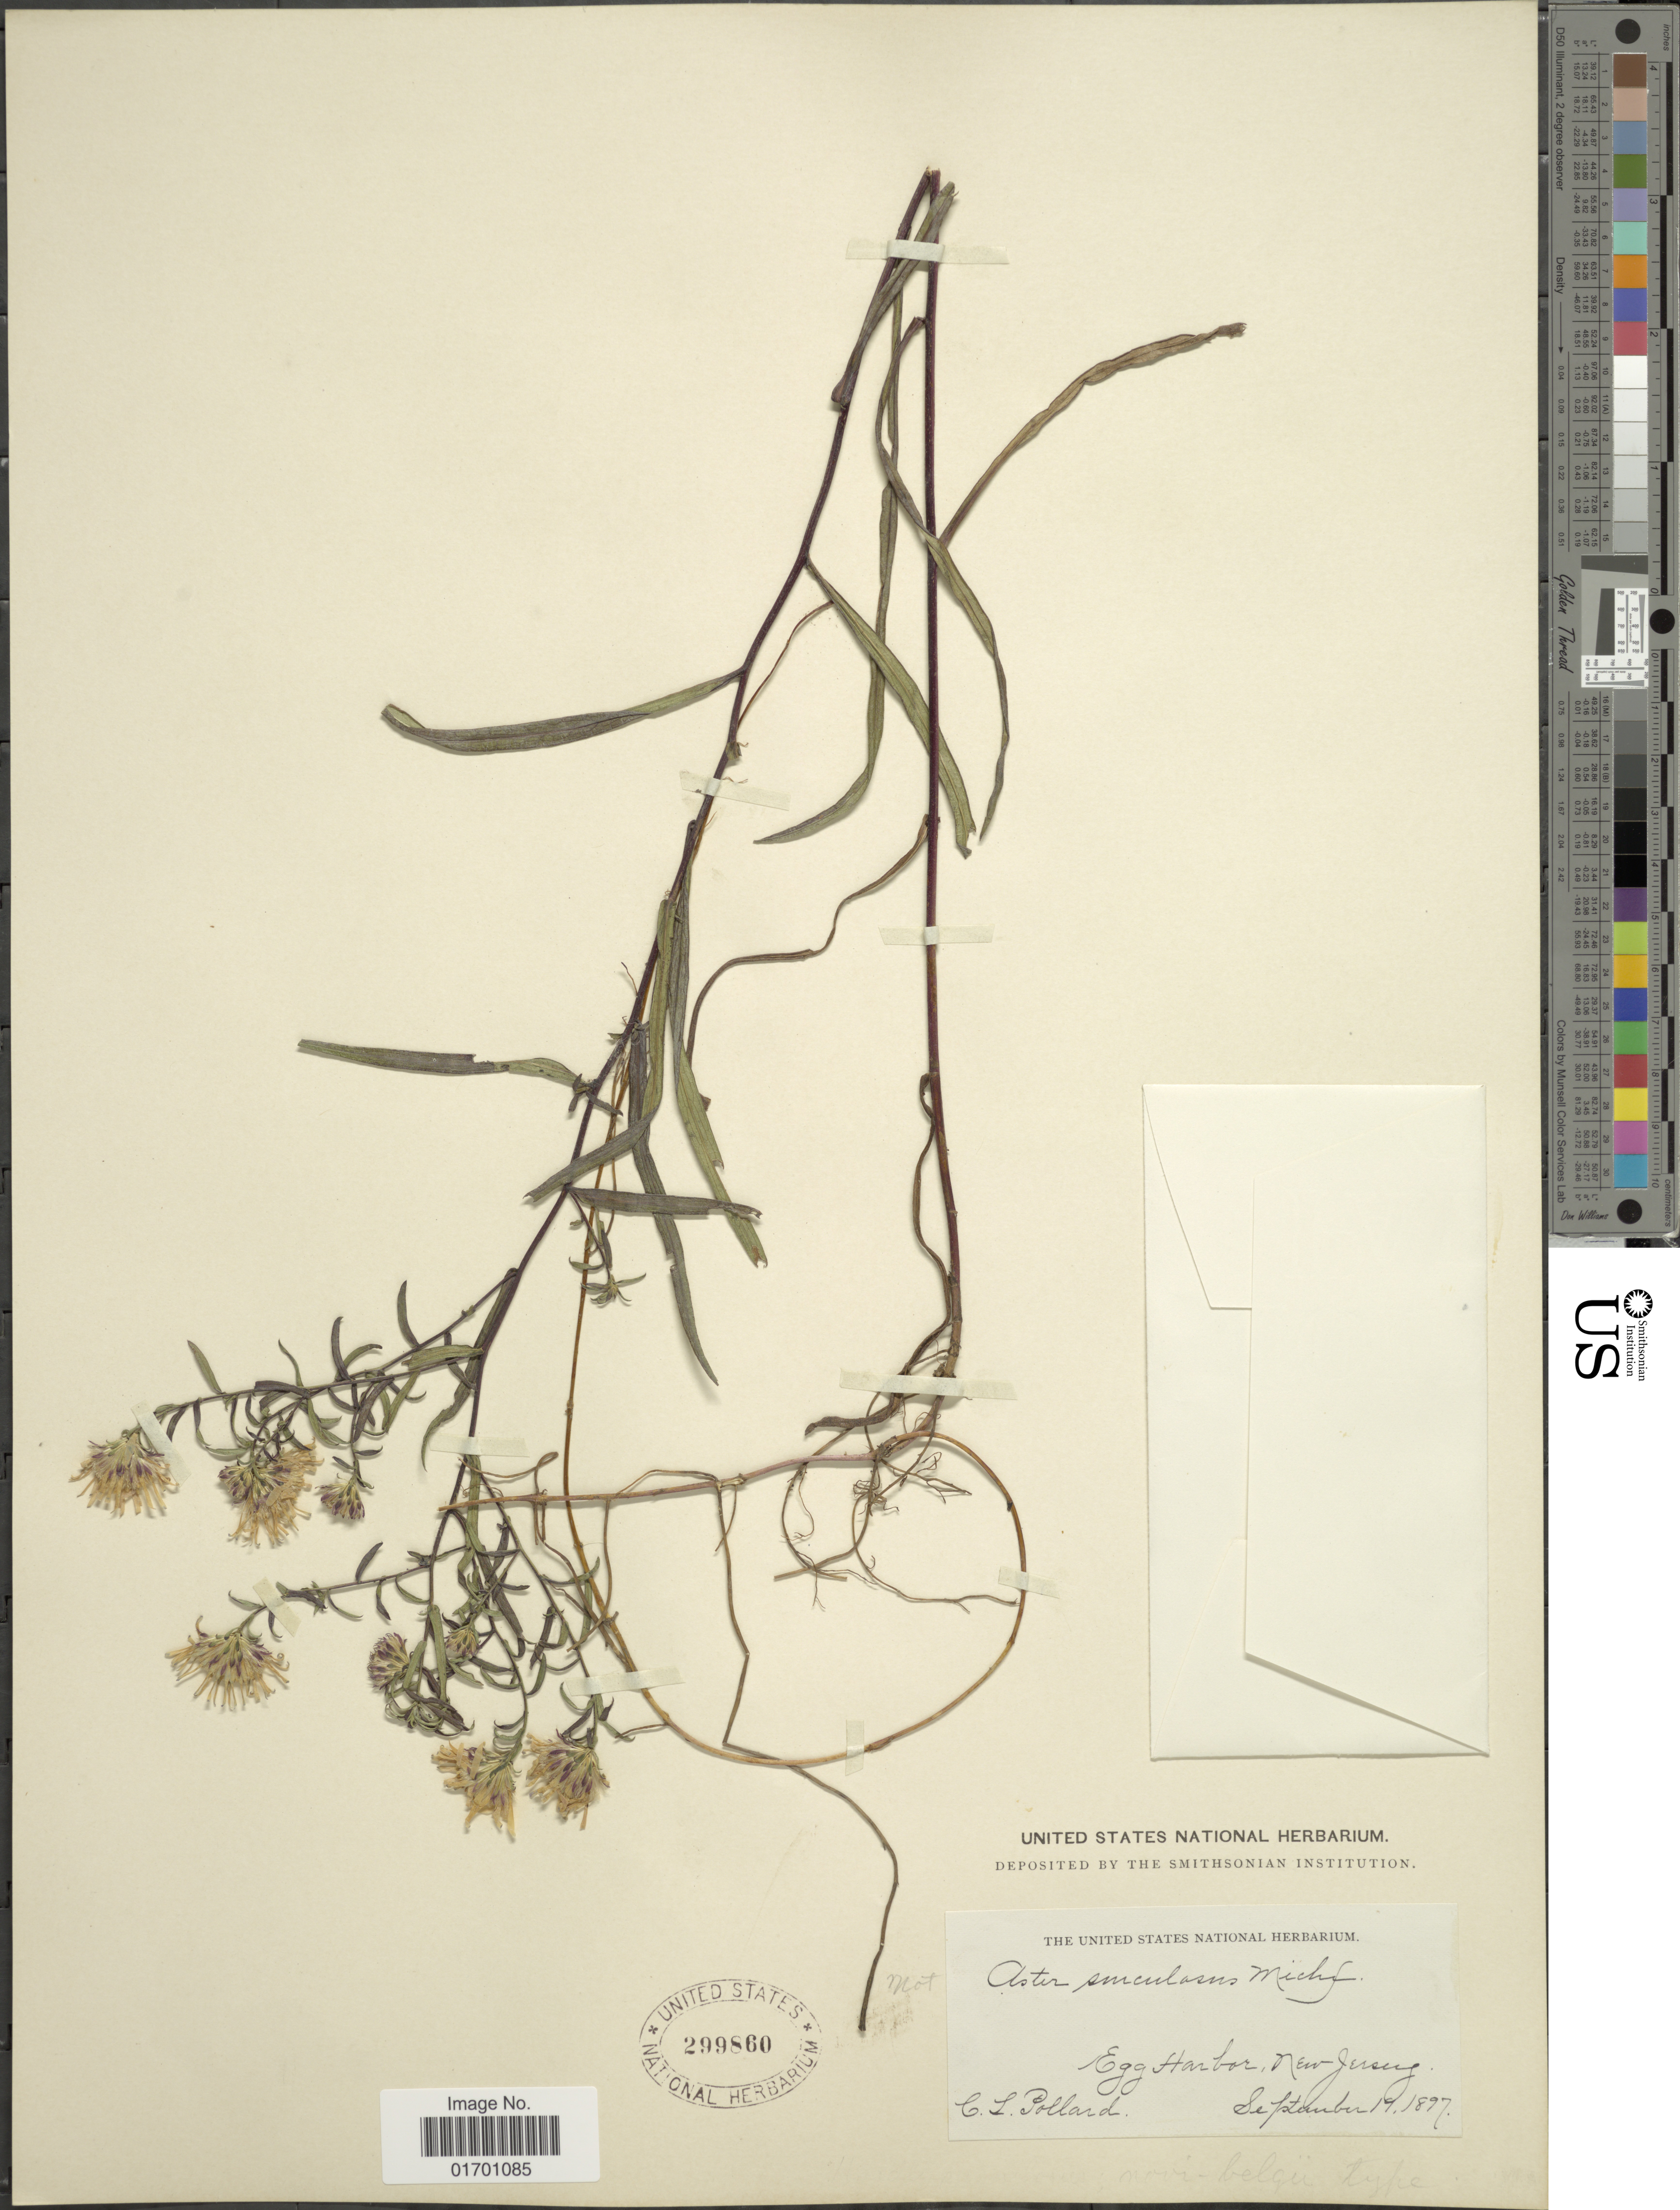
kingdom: Plantae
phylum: Tracheophyta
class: Magnoliopsida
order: Asterales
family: Asteraceae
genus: Symphyotrichum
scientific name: Symphyotrichum novi-belgii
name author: (L.) G.L. Nesom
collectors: C. L. Pollard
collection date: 1897-09-19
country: United States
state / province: New Jersey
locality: Egg Harbor.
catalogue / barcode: US 299860